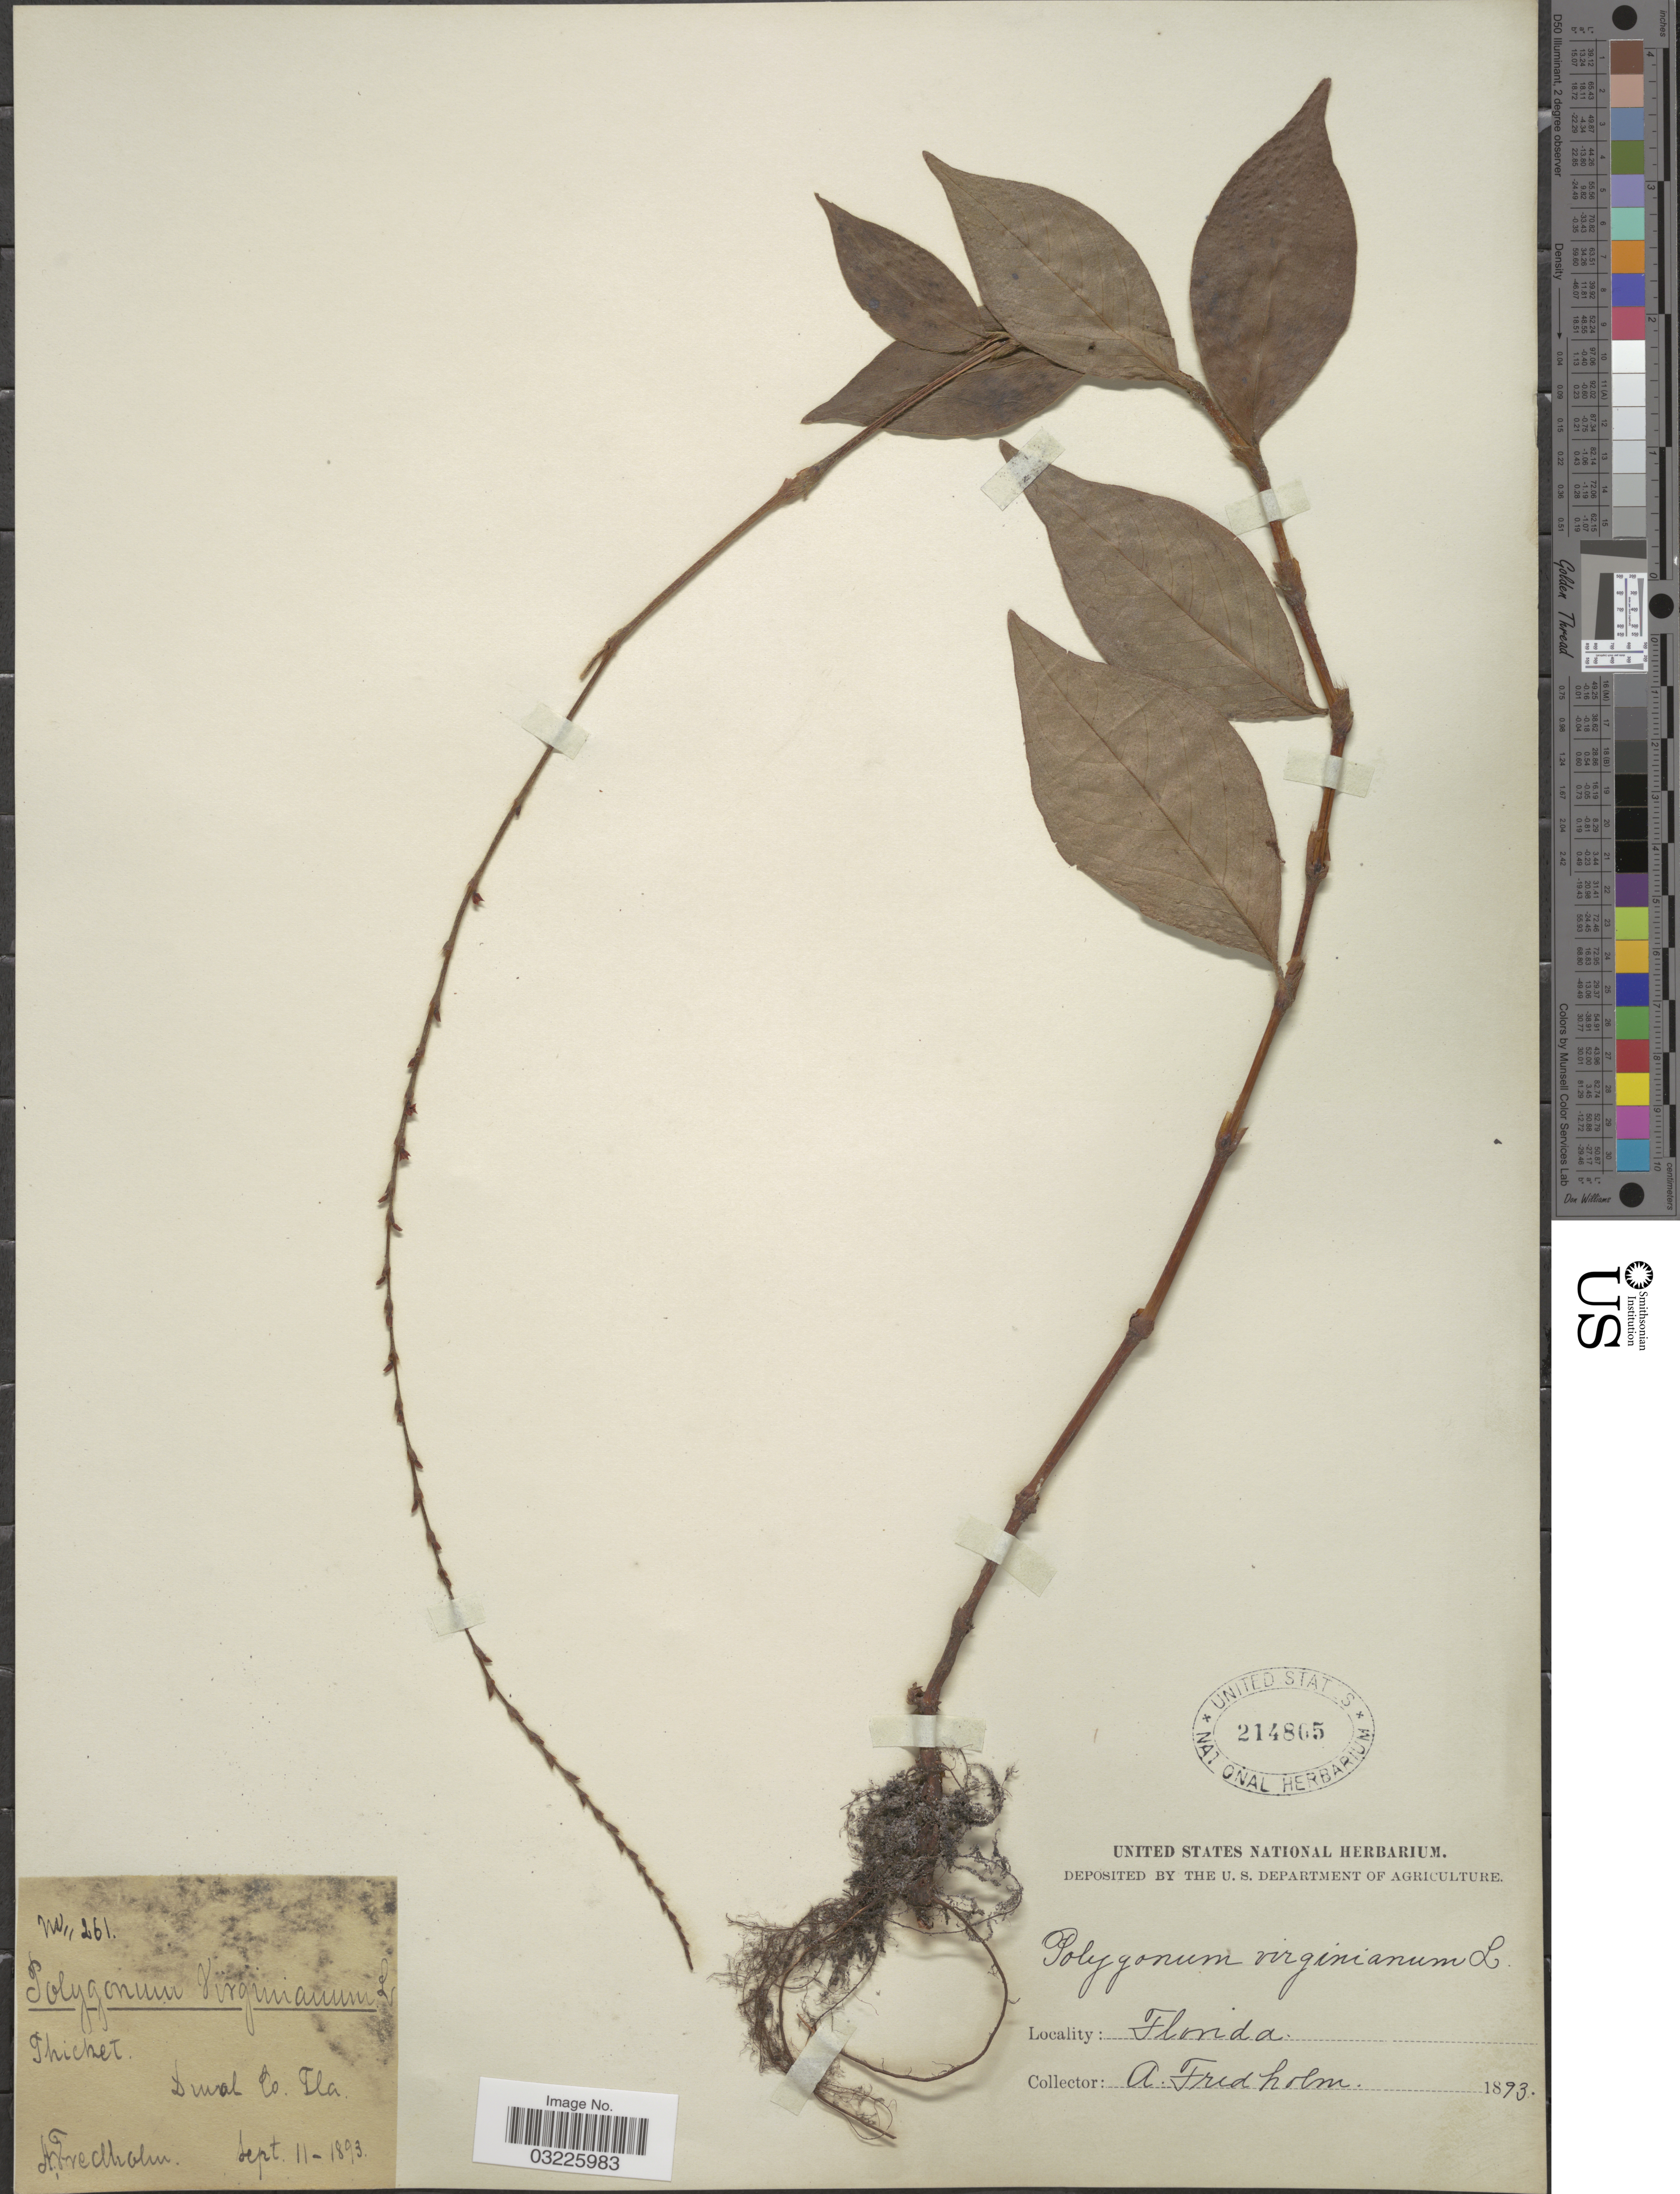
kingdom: Plantae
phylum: Tracheophyta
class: Magnoliopsida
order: Caryophyllales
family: Polygonaceae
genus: Persicaria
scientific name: Persicaria virginiana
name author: (L.) Gaertn.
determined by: Atha, D. E.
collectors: A. Fredholm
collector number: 261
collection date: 1893-09-11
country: United States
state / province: Florida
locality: Duval Co.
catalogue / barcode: US 214805